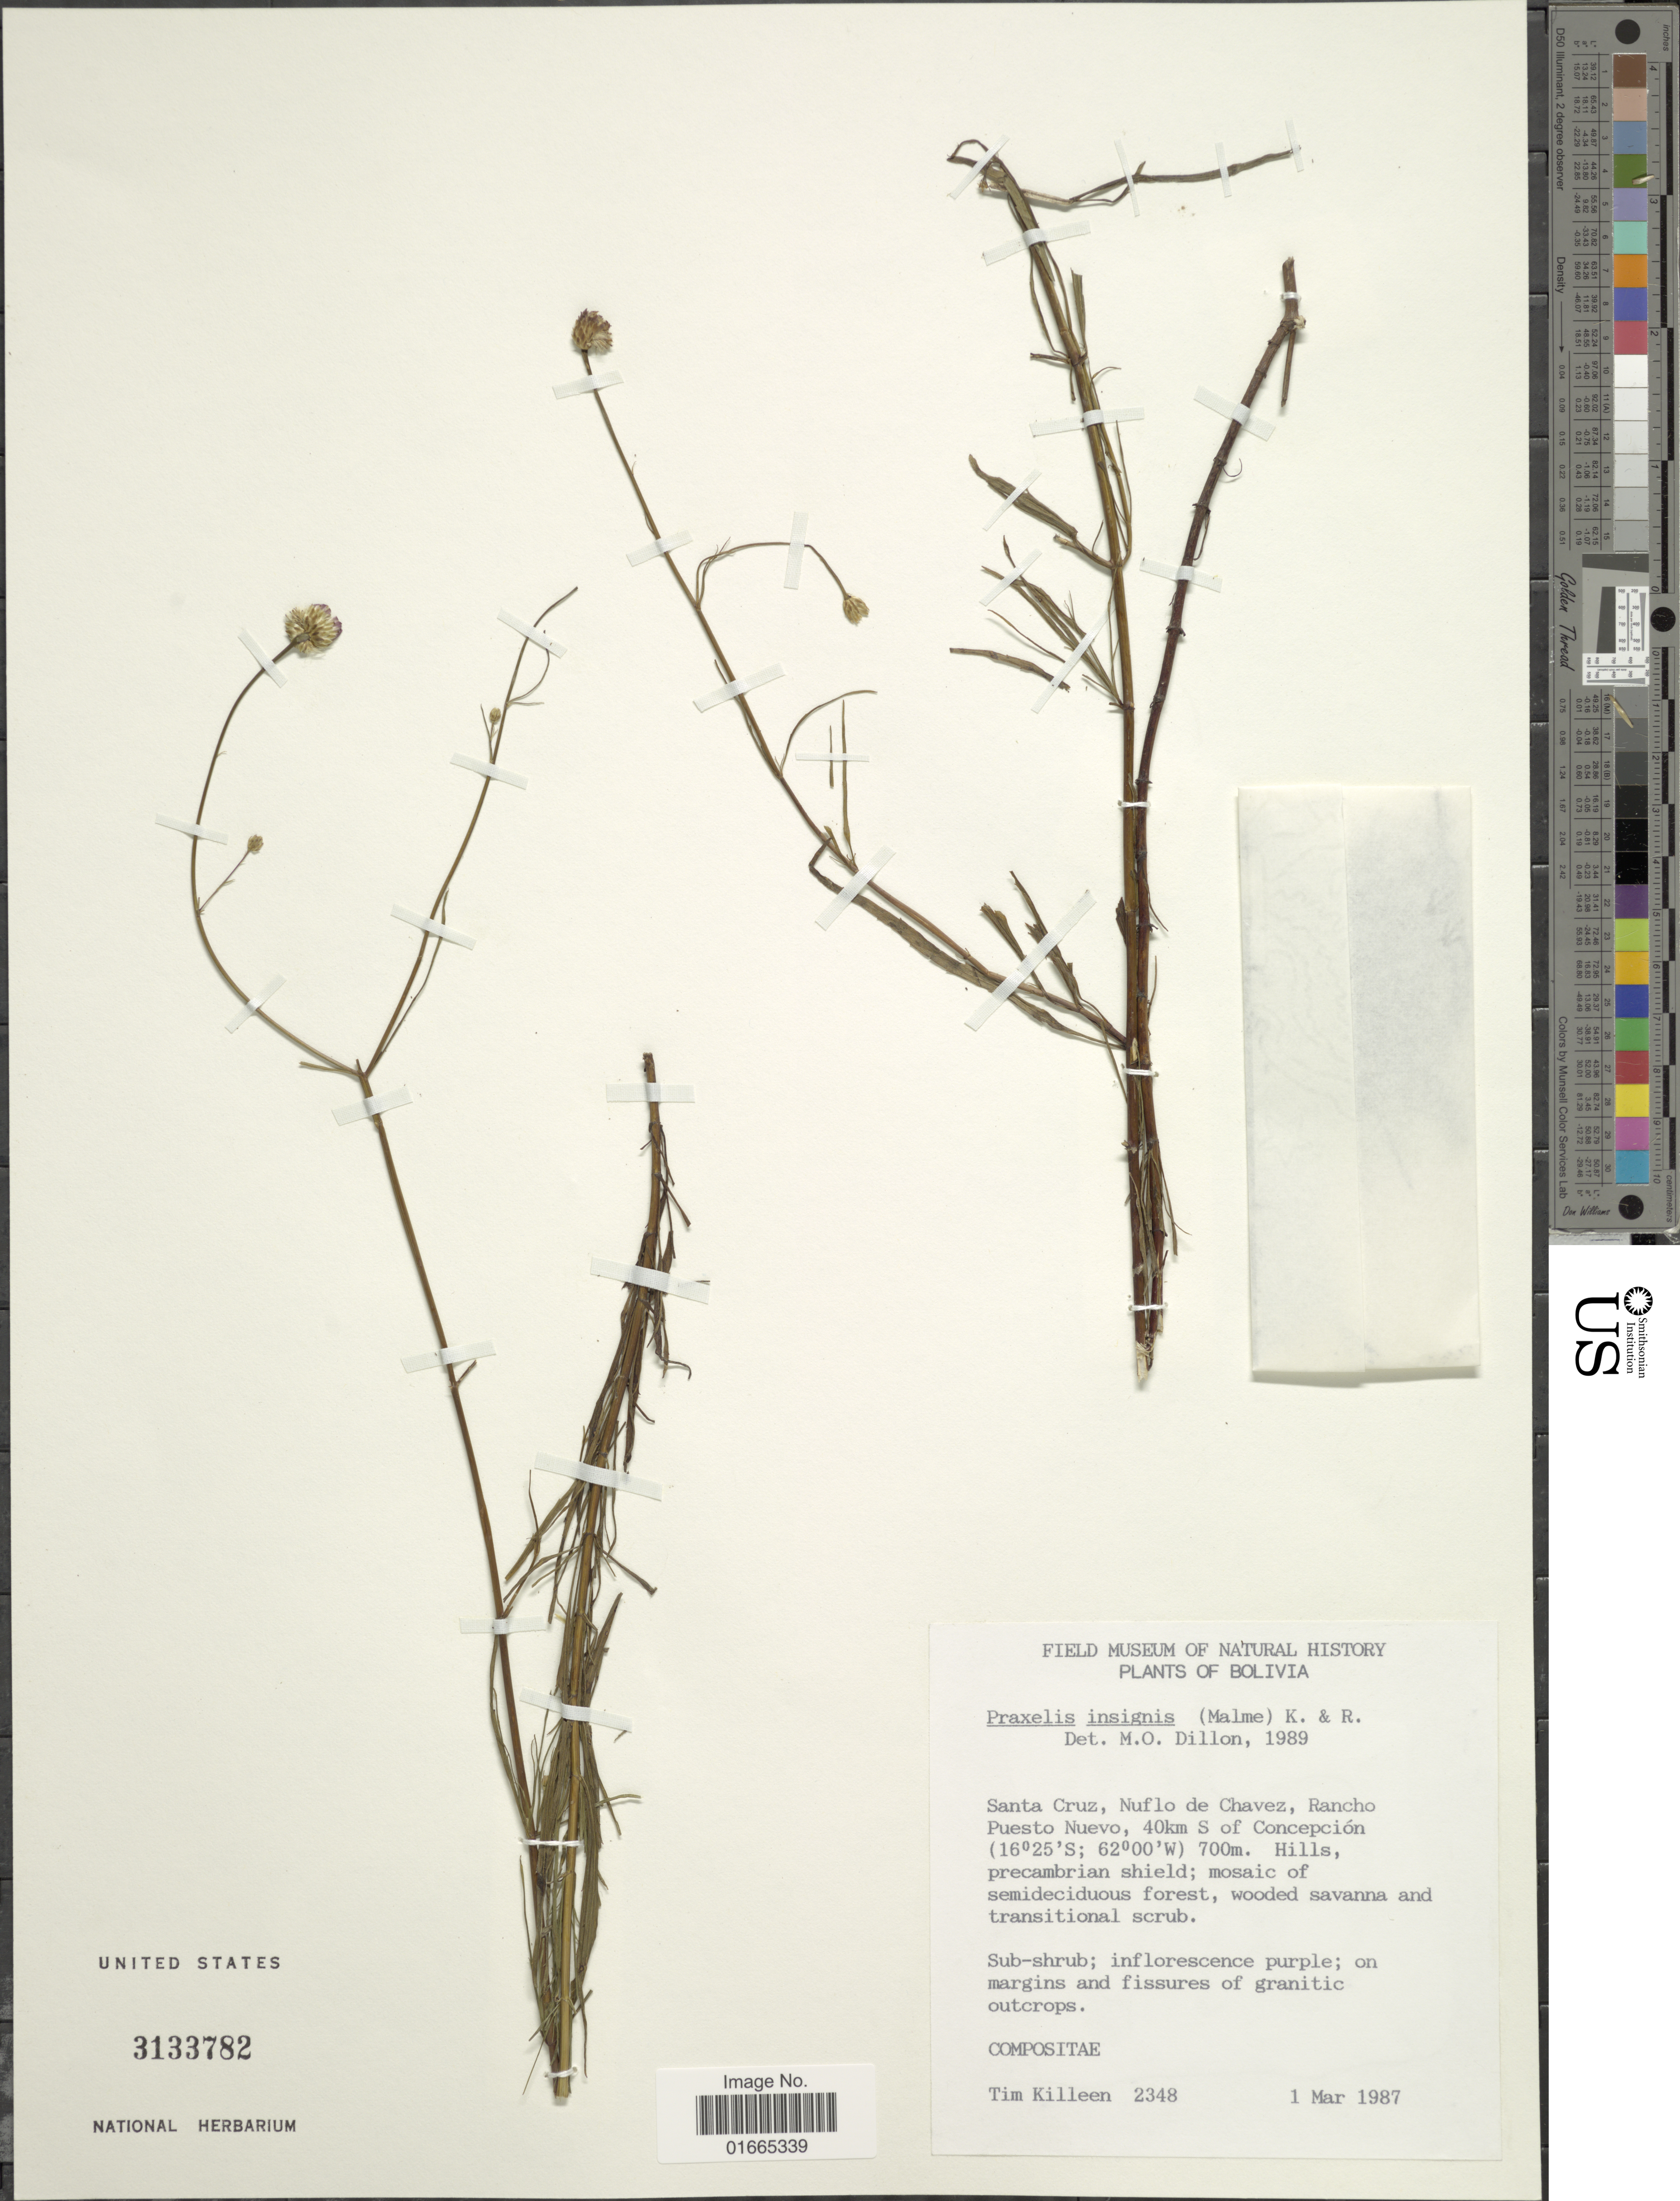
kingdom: Plantae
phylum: Tracheophyta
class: Magnoliopsida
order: Asterales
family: Asteraceae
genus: Praxelis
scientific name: Praxelis chiquitensis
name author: (B.L. Rob.) R.M. King & H. Rob.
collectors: T. J. Killeen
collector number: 2348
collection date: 1987-03-01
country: Bolivia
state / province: Santa Cruz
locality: Santa Cruz, Nuflo de Chavez, Rancho Puesto Nuevo, 40km S of Concepción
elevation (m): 700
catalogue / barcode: US 3133782